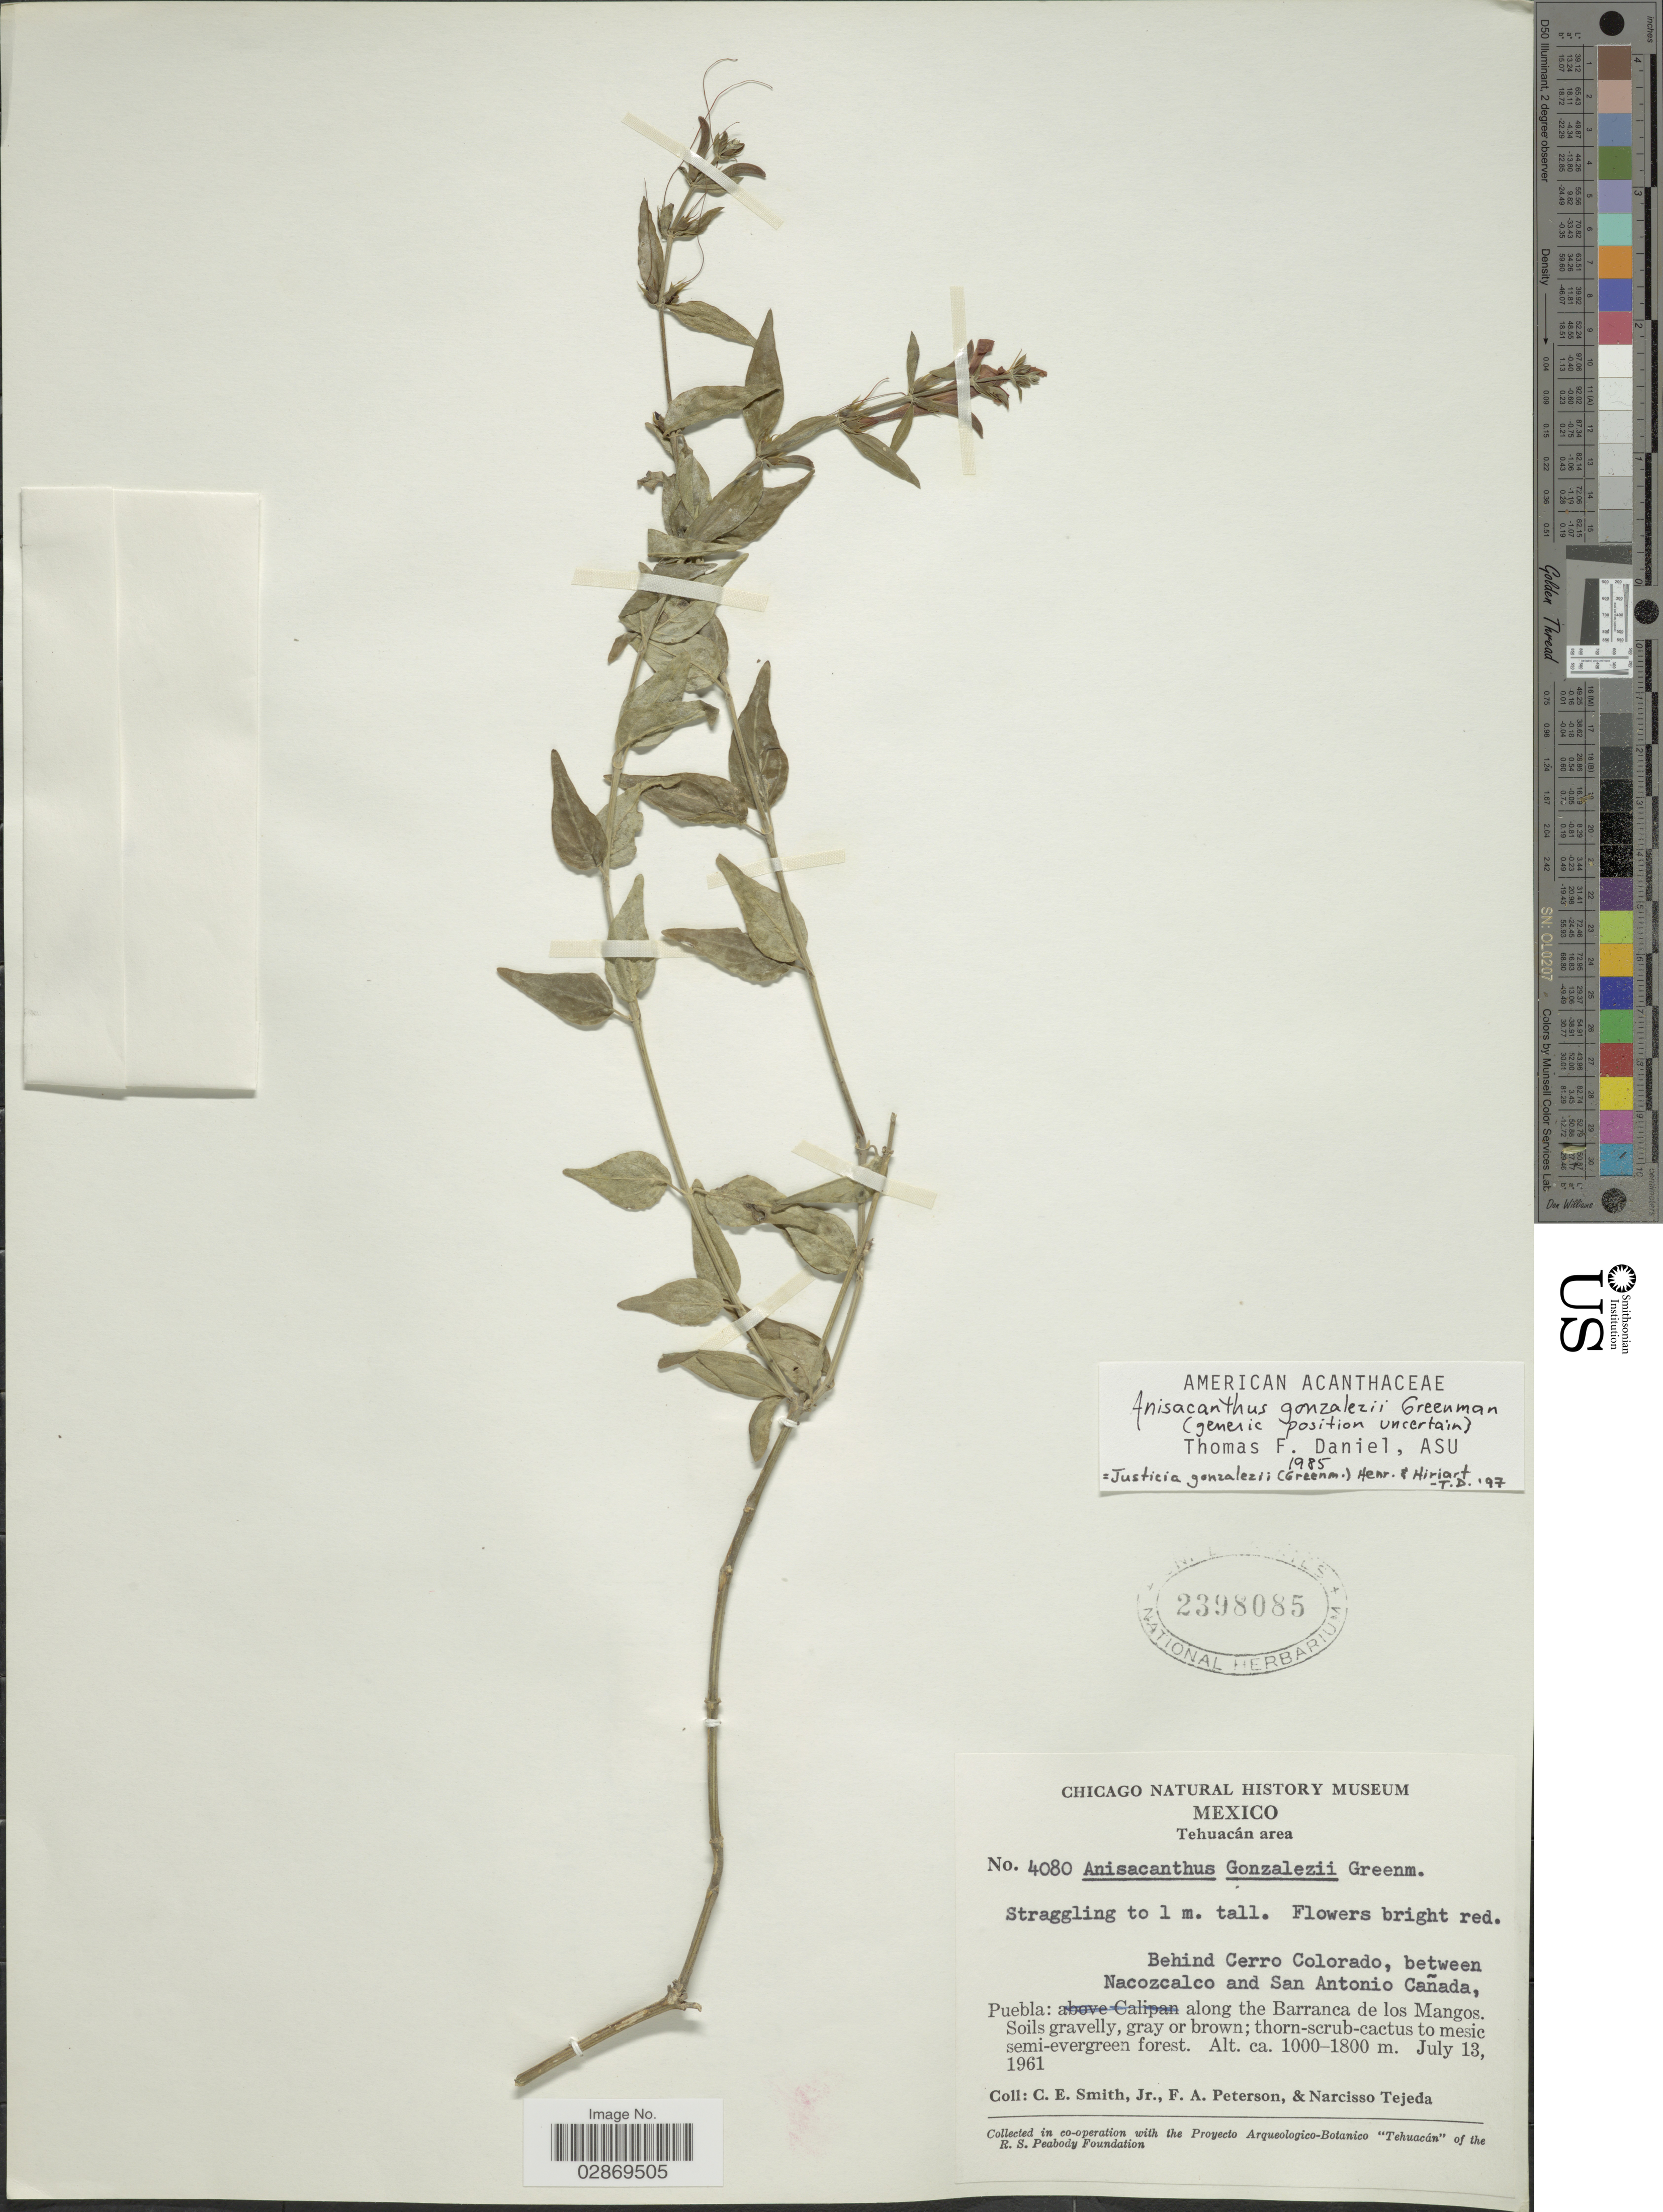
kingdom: Plantae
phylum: Tracheophyta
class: Magnoliopsida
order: Lamiales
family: Acanthaceae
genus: Anisacanthus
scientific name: Anisacanthus gonzalezii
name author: Greenm.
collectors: C. E. Smith Jr., F. A. Peterson & N. Tejeda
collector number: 4080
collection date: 1961-07-13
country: Mexico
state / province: Puebla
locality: Tehuacán area, Behind Cerro Colorado, between Nacozcalco and San Antonio Cañada, along the Barranca de los Mangos.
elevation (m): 1000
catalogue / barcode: US 2398085